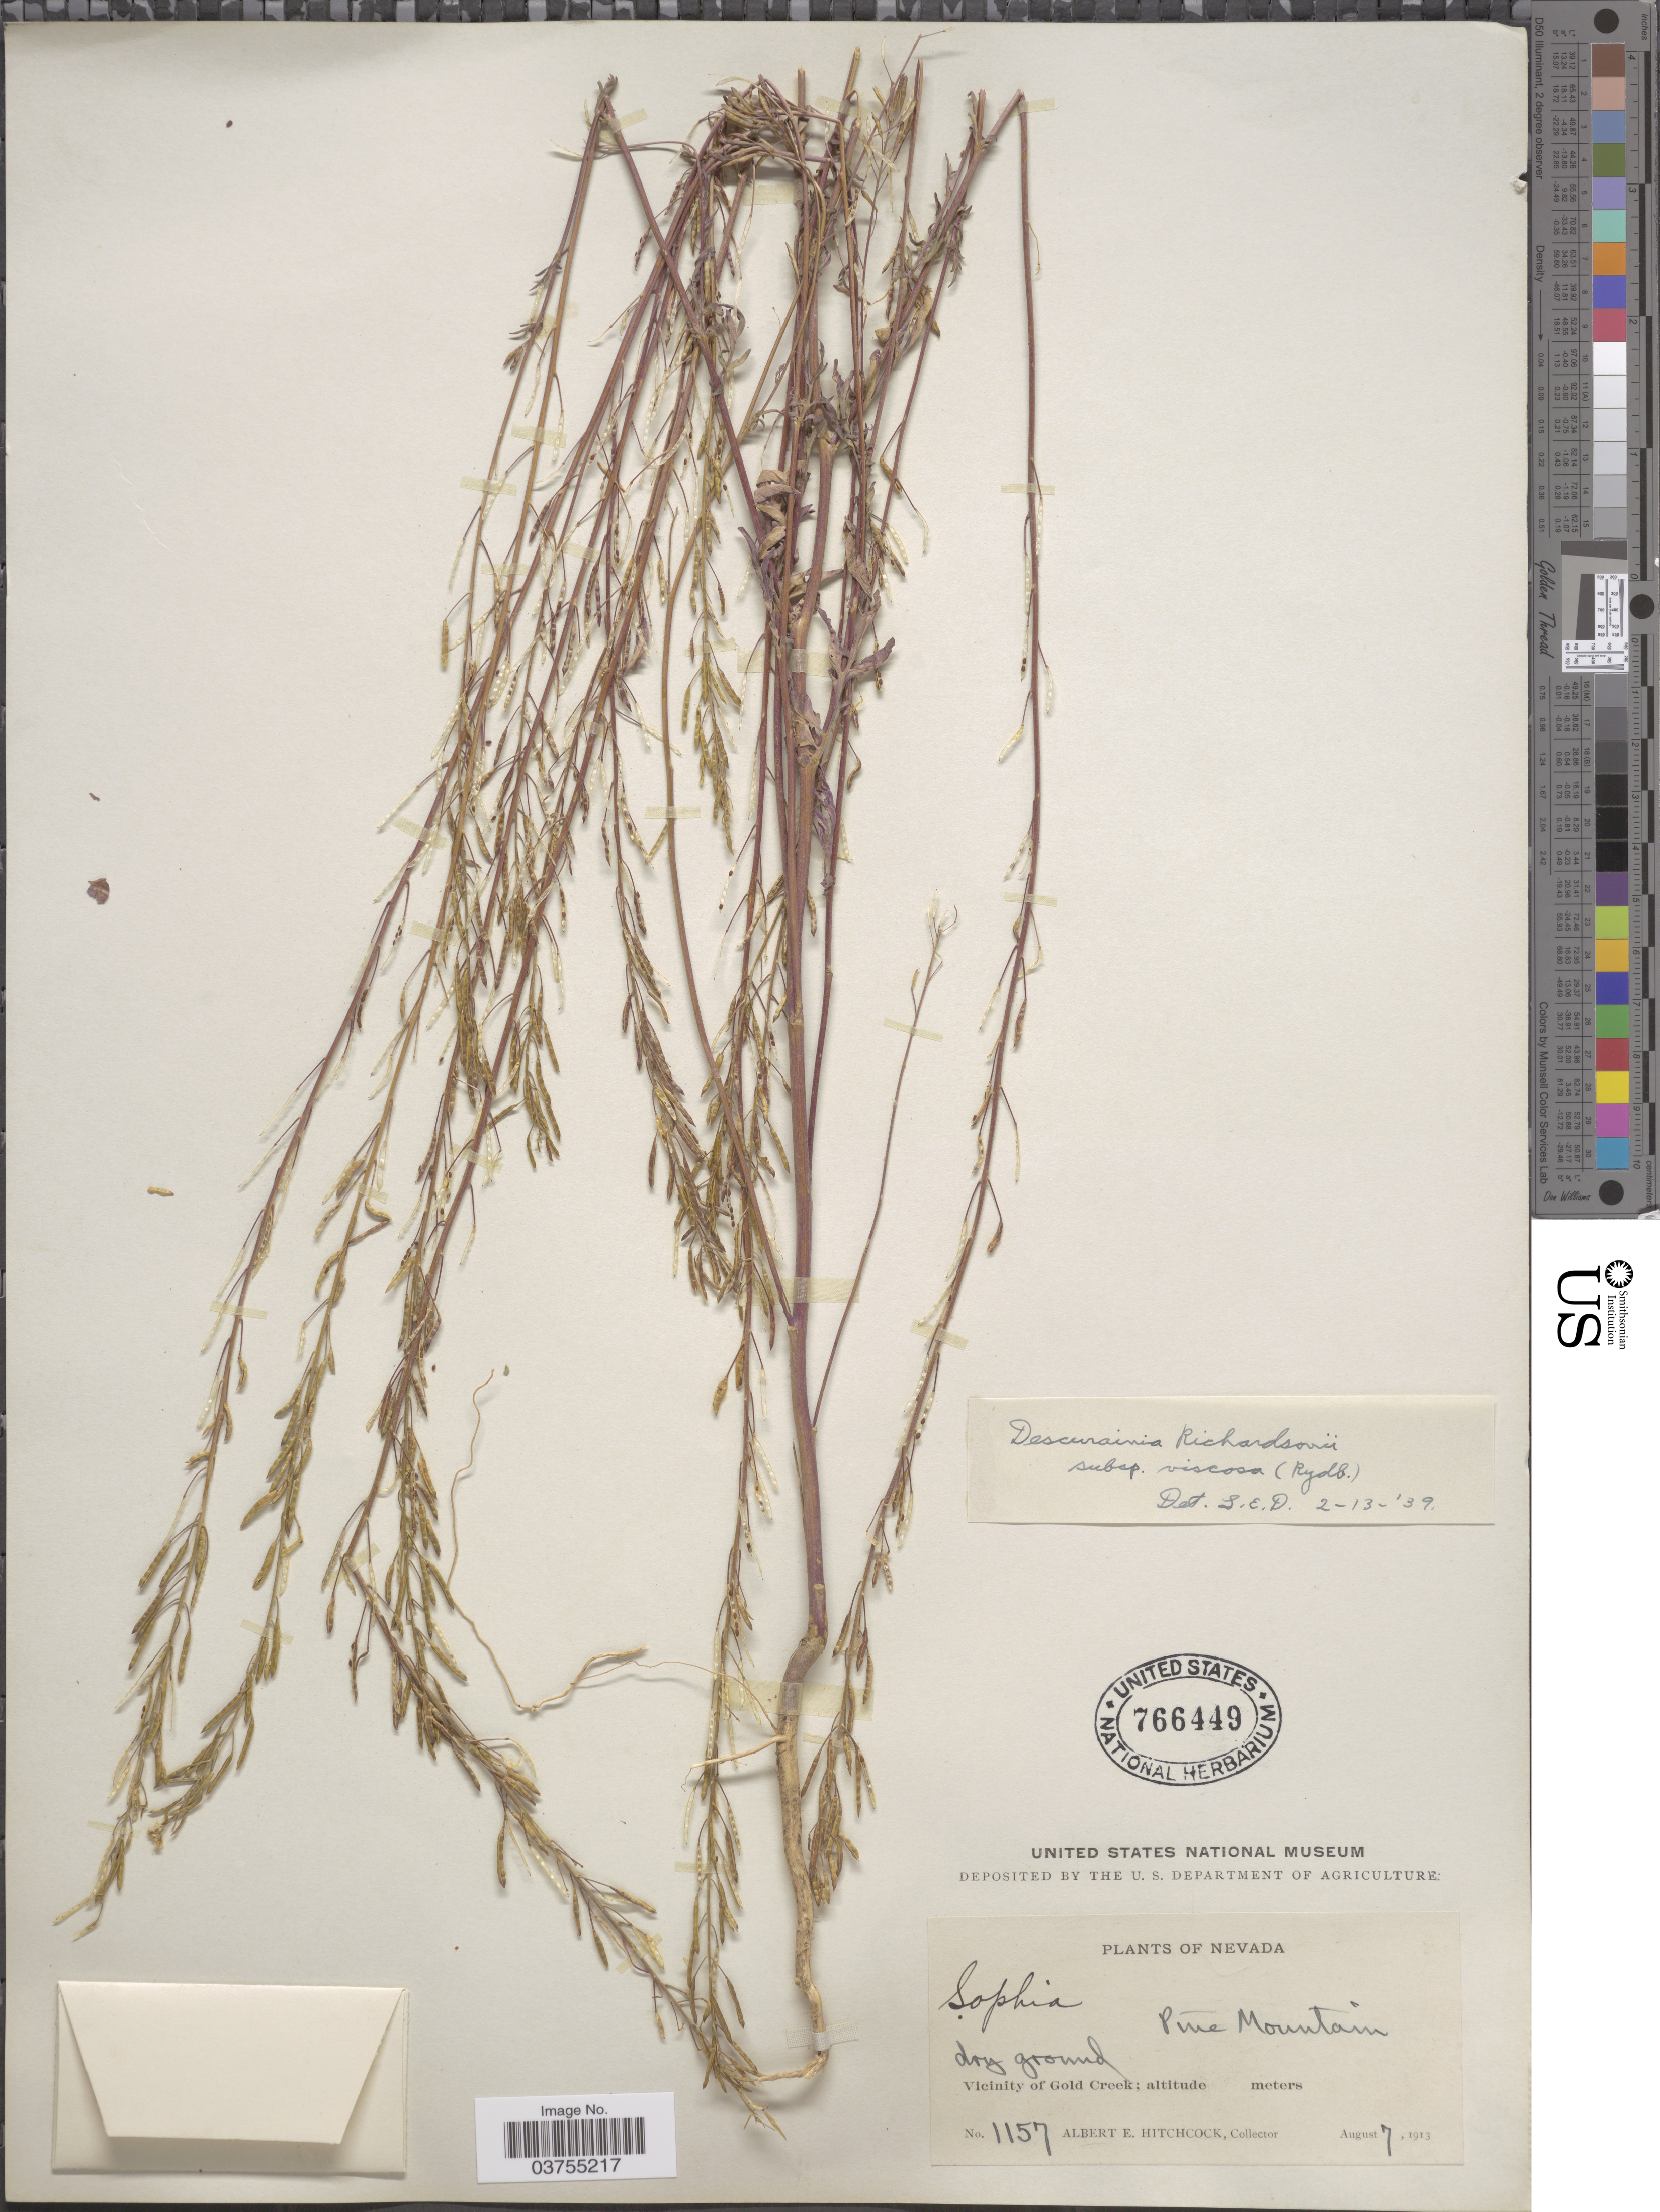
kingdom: Plantae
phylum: Tracheophyta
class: Magnoliopsida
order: Brassicales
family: Brassicaceae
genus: Descurainia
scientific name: Descurainia richardsonii subsp. viscosa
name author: (Rydb.) Detling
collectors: A. Hitchcock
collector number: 1157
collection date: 1913-08-07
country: United States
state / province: Nevada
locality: Pine Mountain. Vicinity of Gold Creek.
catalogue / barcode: US 766449